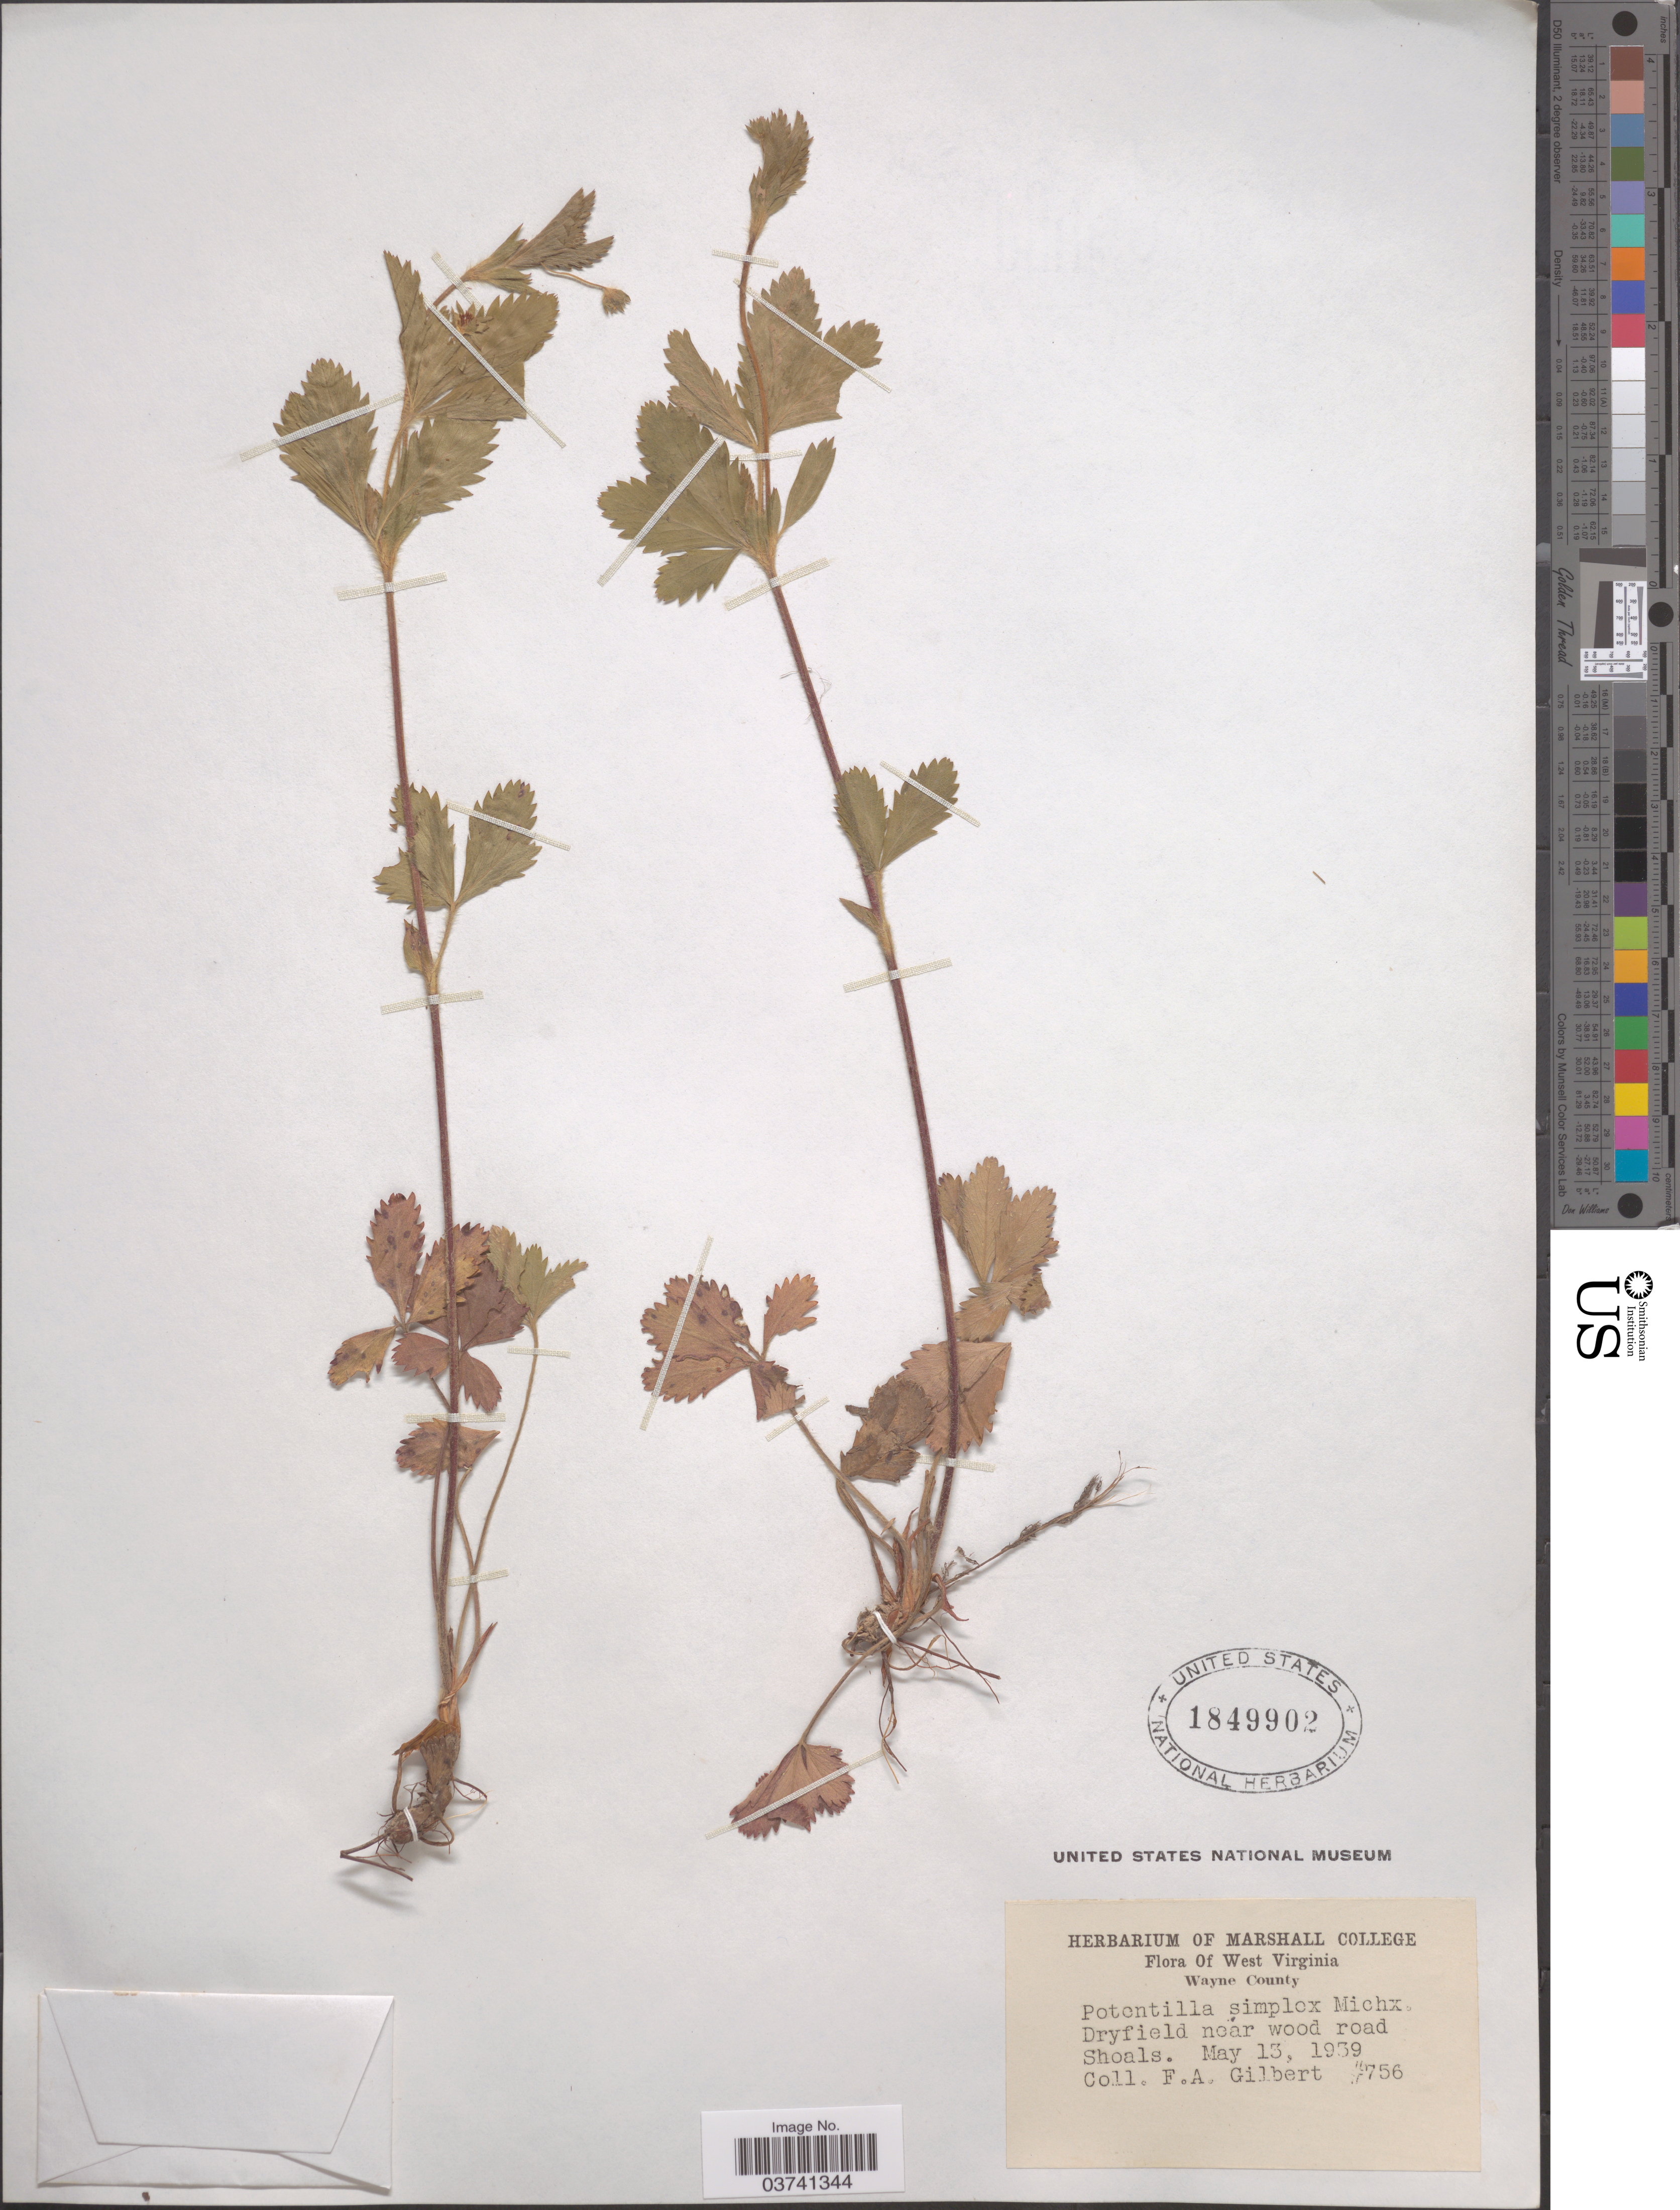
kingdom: Plantae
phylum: Tracheophyta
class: Magnoliopsida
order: Rosales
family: Rosaceae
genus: Potentilla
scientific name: Potentilla simplex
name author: Michx.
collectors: F. A. Gilbert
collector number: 756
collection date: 1939-05-13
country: United States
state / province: West Virginia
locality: Dryfield near wood road Shoals.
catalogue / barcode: US 1849902